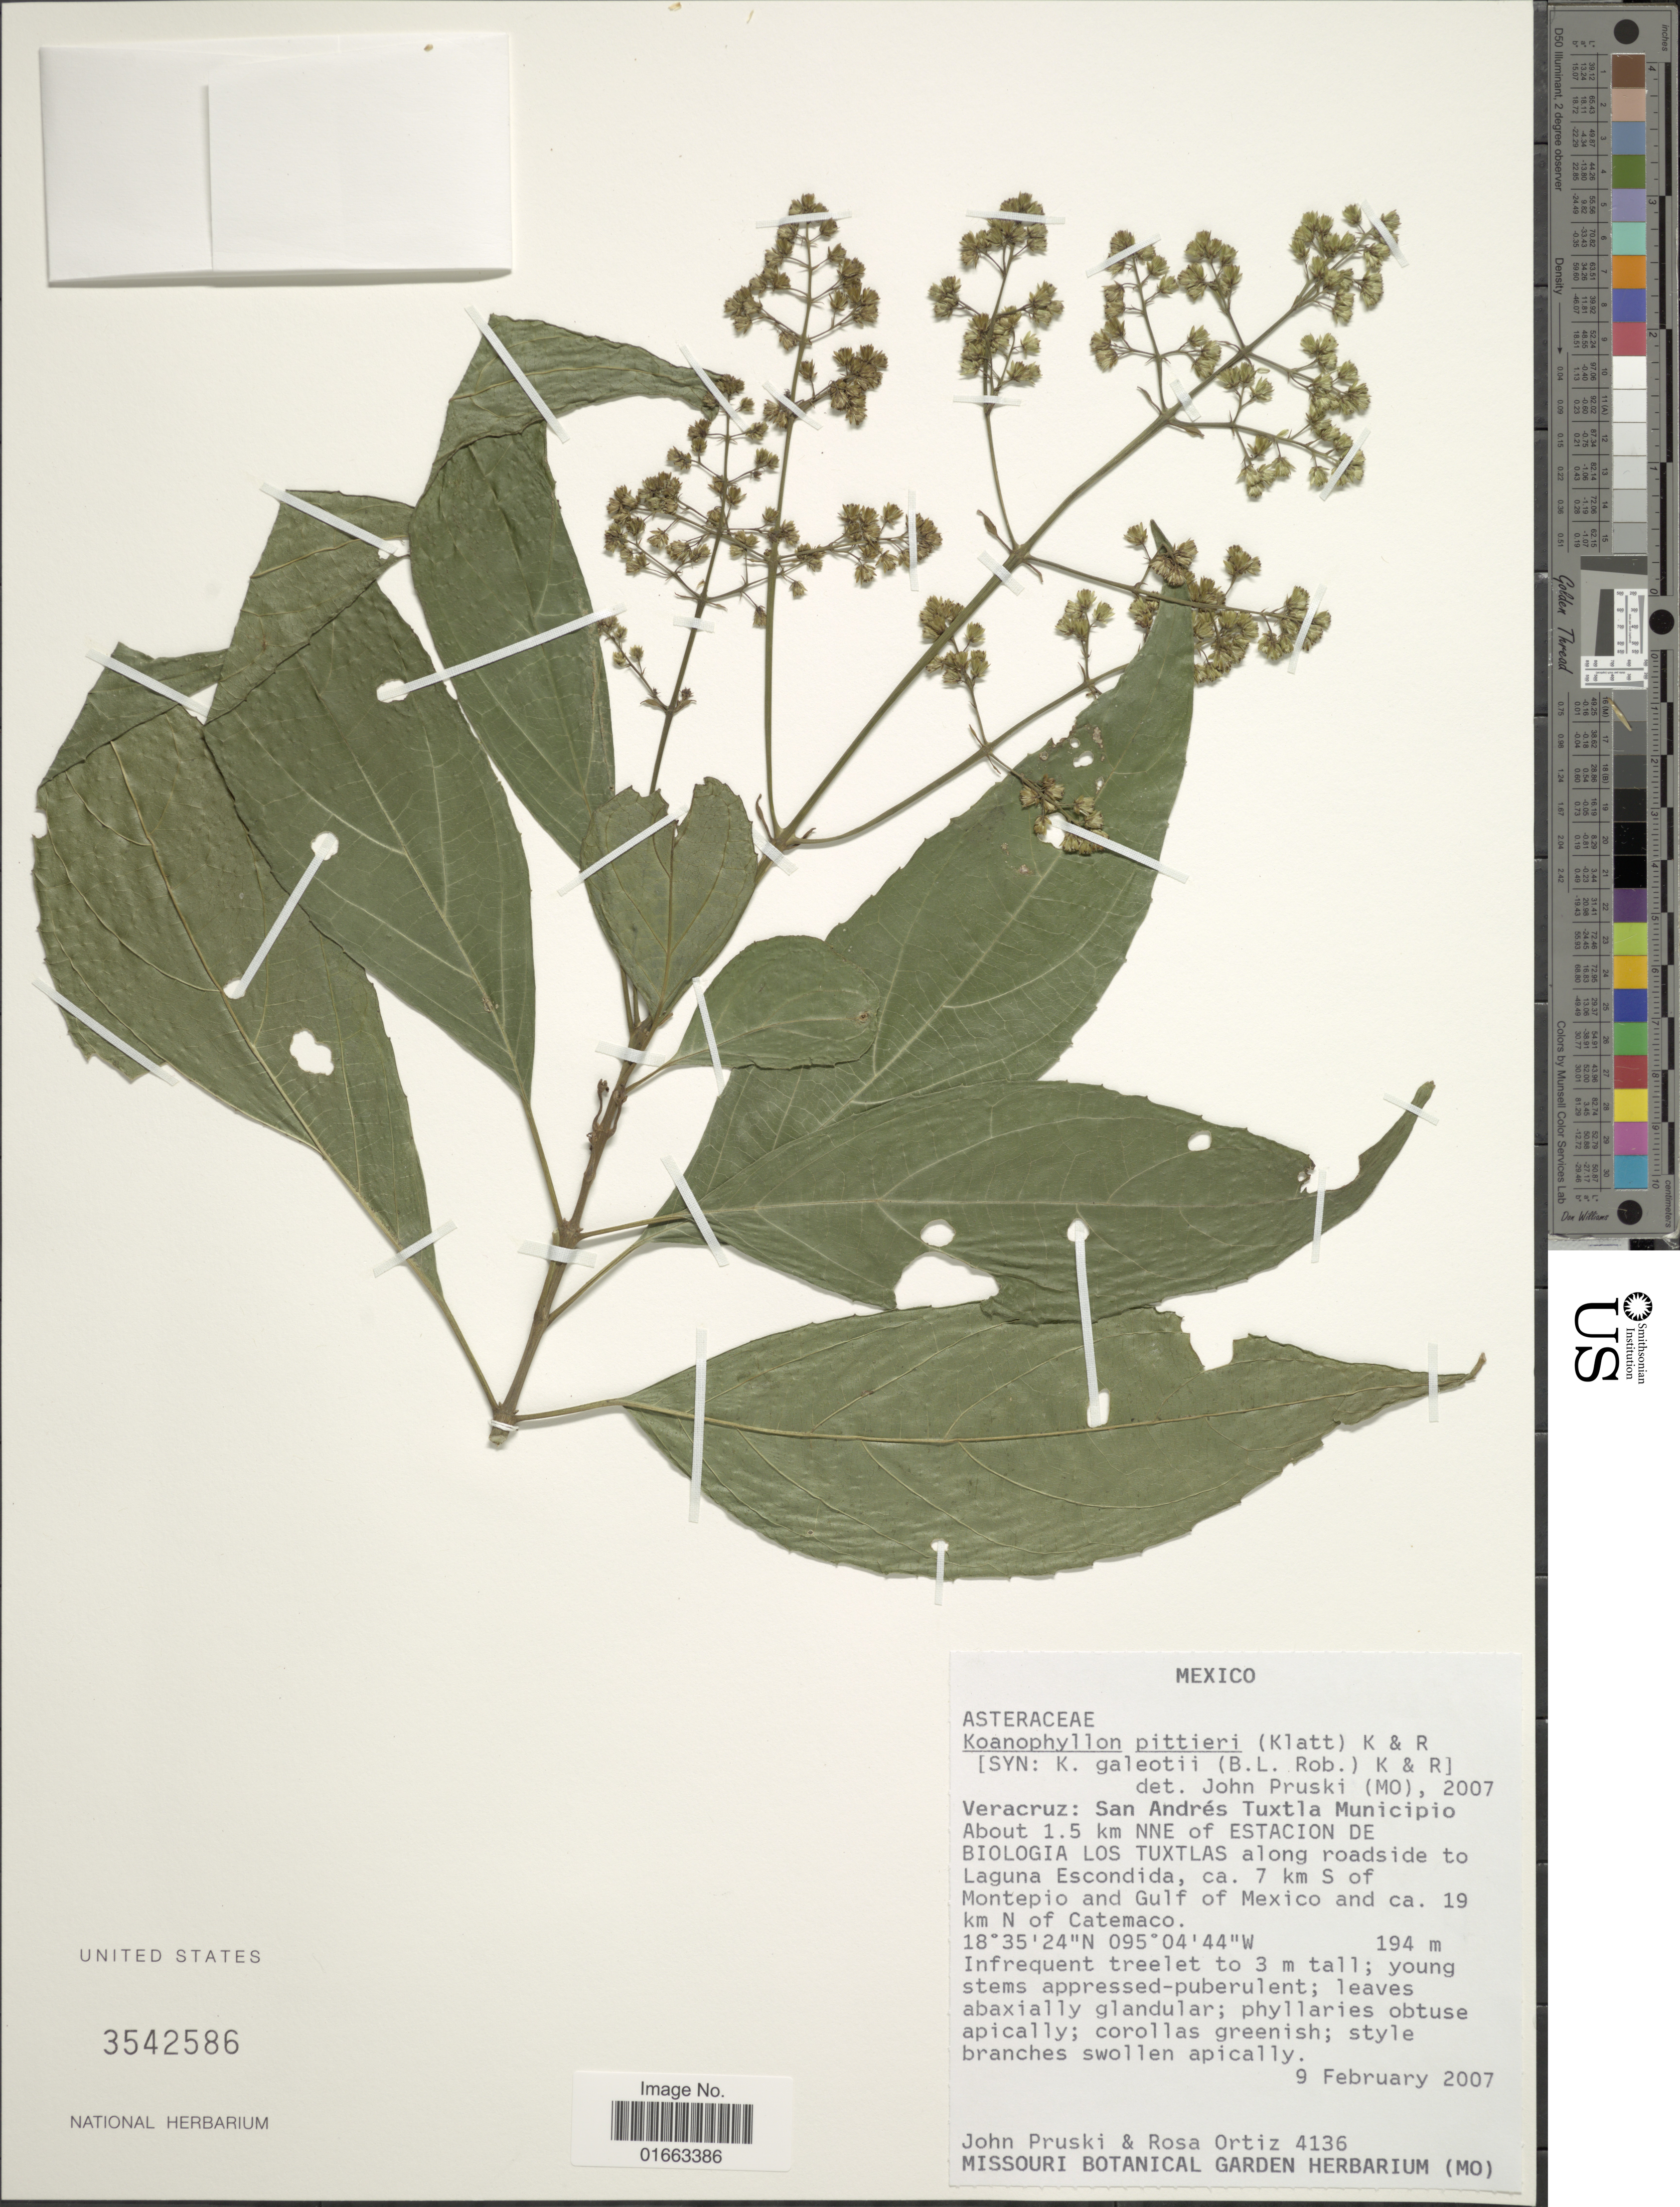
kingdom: Plantae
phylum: Tracheophyta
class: Magnoliopsida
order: Asterales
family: Asteraceae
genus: Koanophyllon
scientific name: Koanophyllon galeottii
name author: (B.L. Rob.) R.M. King & H. Rob.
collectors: J. F. Pruski & R. del C. Ortiz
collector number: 4136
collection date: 2007-02-09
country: Mexico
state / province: Veracruz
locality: San Andrés Tuxtle Municipio, about 1.5 km NNE of Estacion de Biologia Los Tuxtlas along roadside to Laguna Escondida, ca. 7 km S of Montepio and Gulf of Mexico and ca. 19 km N of Catemaco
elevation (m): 194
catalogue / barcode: US 3542586